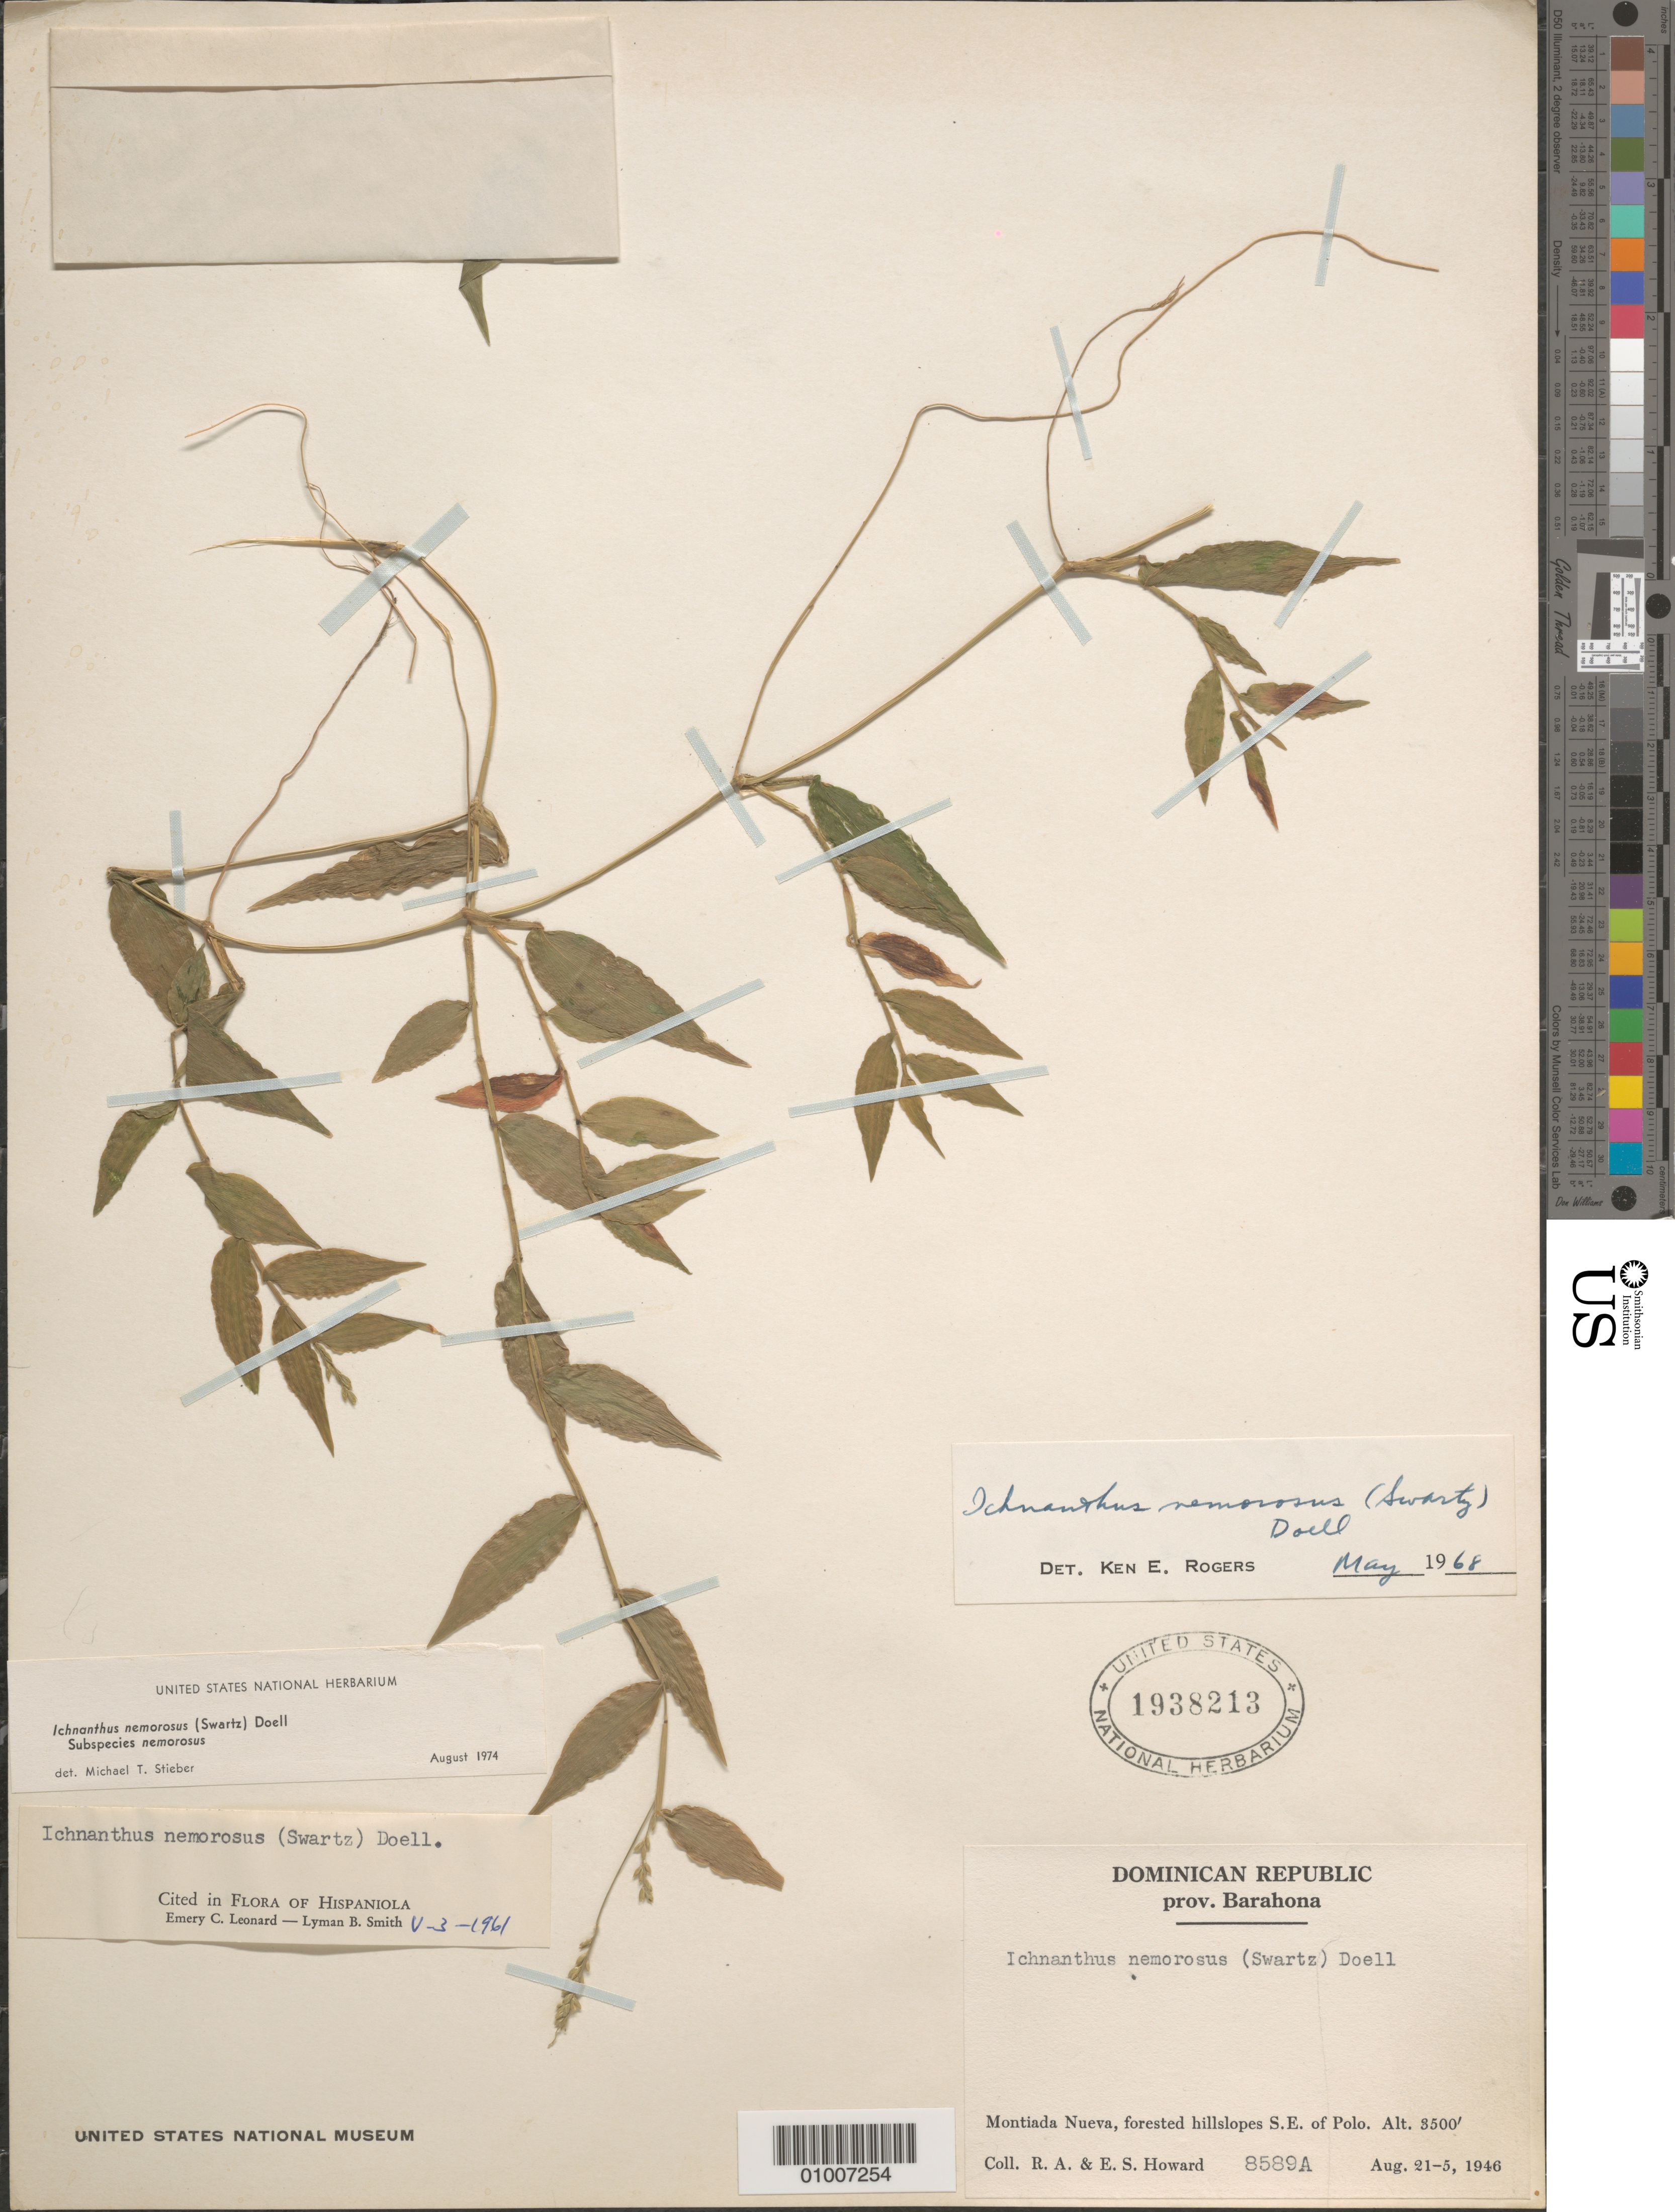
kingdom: Plantae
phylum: Tracheophyta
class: Liliopsida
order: Poales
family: Poaceae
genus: Ichnanthus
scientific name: Ichnanthus nemorosus var. nemorosus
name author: (Sw.) Döll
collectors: R. A. Howard & E. S. Howard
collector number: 8589A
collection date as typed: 21 Aug 1946 to 25 Aug 1946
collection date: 1946-08-21/1946-08-25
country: Dominican Republic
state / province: Barahona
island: Hispaniola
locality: Montiada Nueva, forested hillslopes SE of Polo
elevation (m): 3500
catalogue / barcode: US 1938213